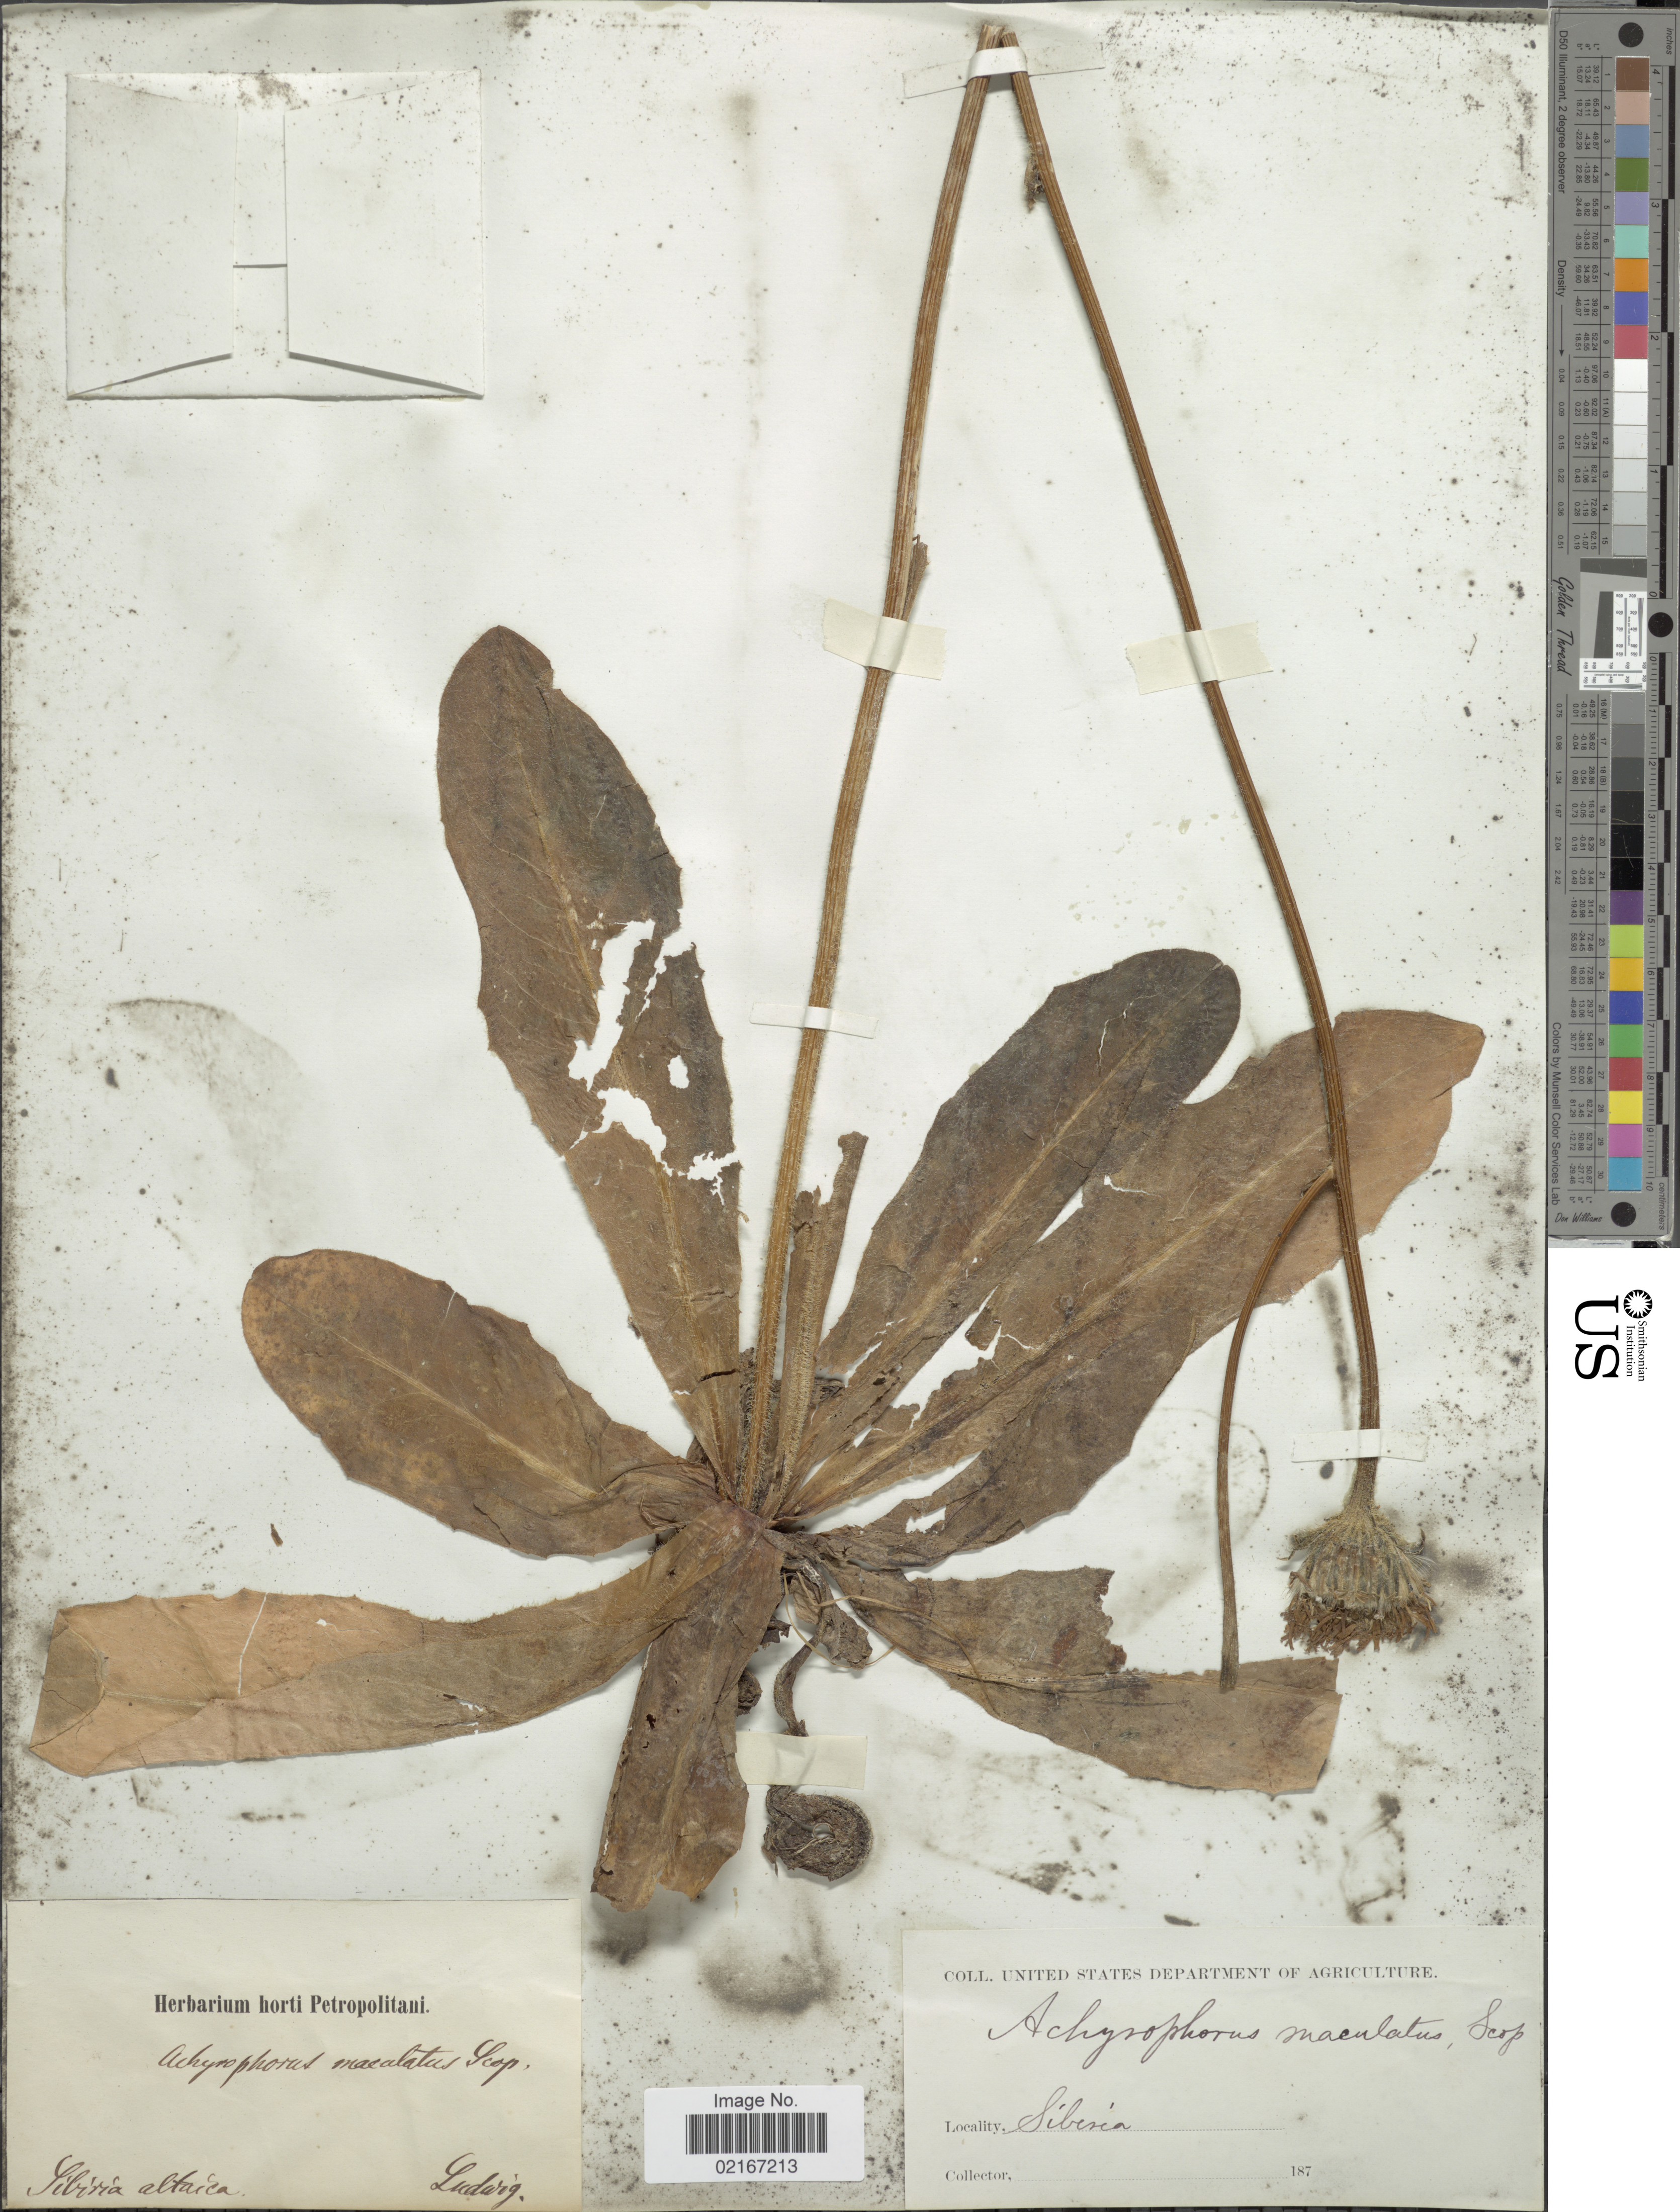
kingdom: Plantae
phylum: Tracheophyta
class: Magnoliopsida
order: Asterales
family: Asteraceae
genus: Hypochaeris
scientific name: Hypochaeris maculata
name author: L.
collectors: Ludwig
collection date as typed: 187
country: Russian Federation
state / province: West Siberia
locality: Siberia Altaica